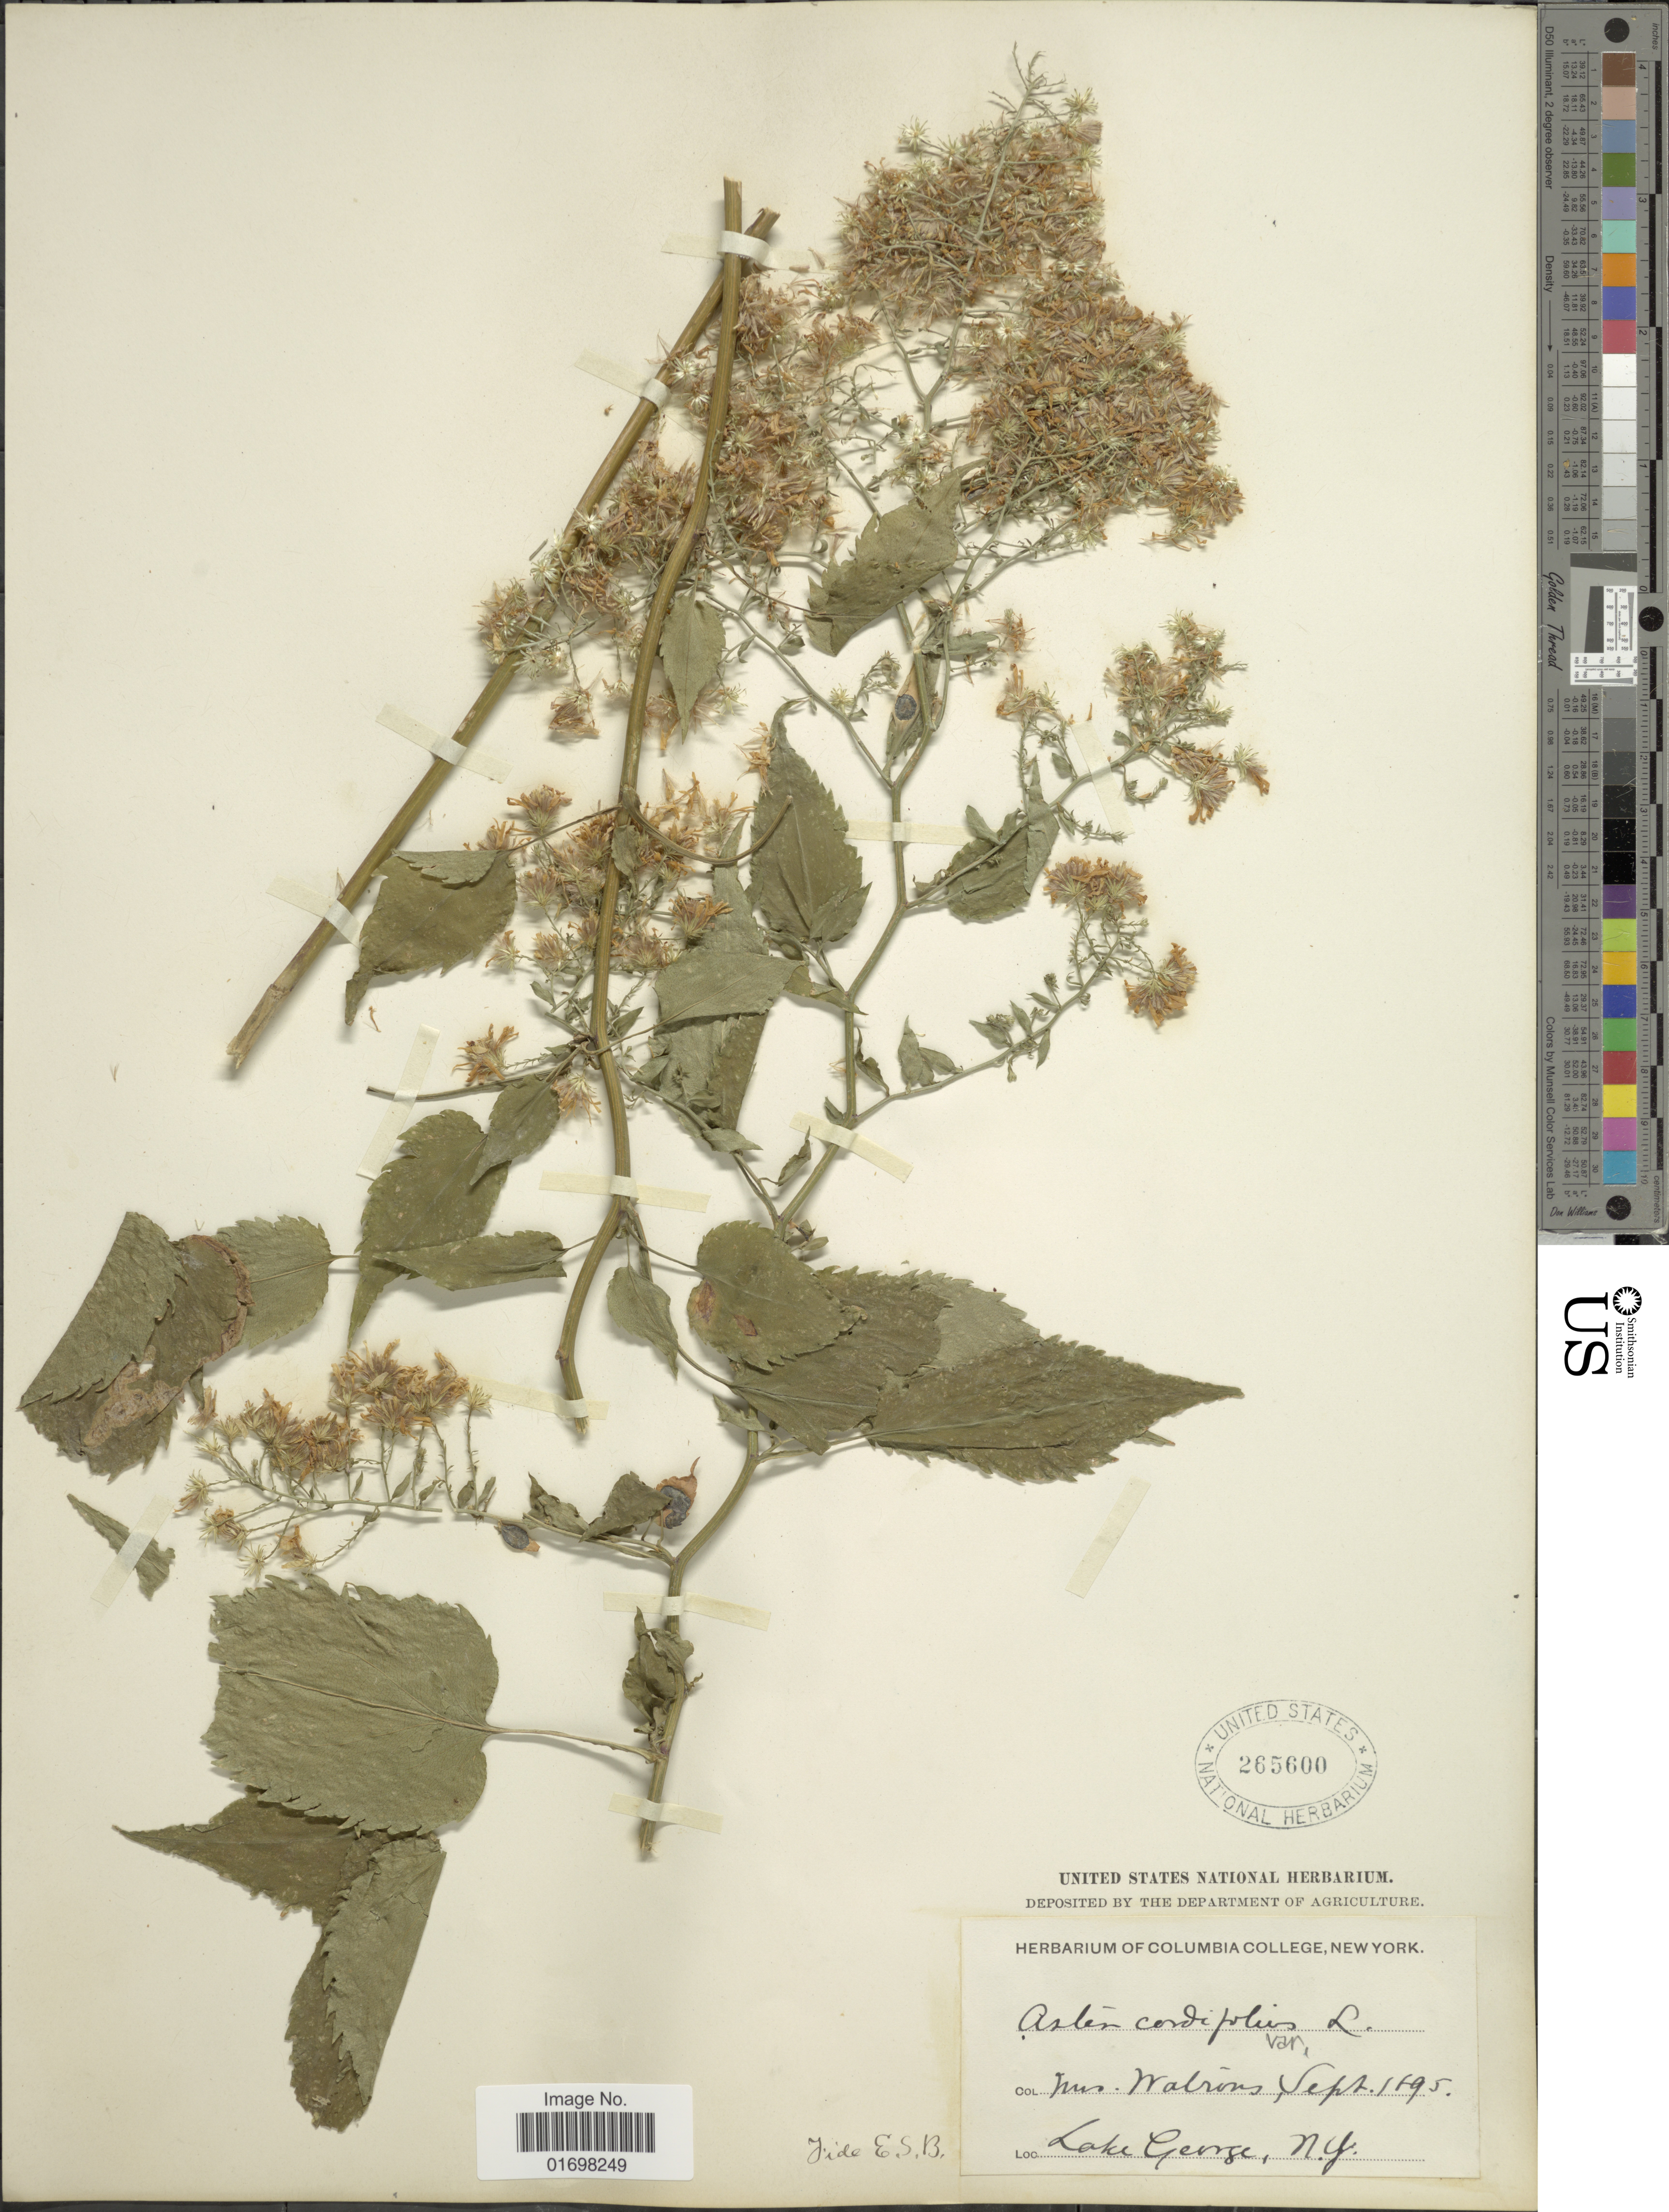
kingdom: Plantae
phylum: Tracheophyta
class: Magnoliopsida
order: Asterales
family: Asteraceae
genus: Symphyotrichum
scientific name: Symphyotrichum cordifolium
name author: (L.) G.L. Nesom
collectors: Watrous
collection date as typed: Transcribed d/m/y: 11/9/95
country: United States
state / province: New York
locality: Lake George, N.Y.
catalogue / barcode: US 265600